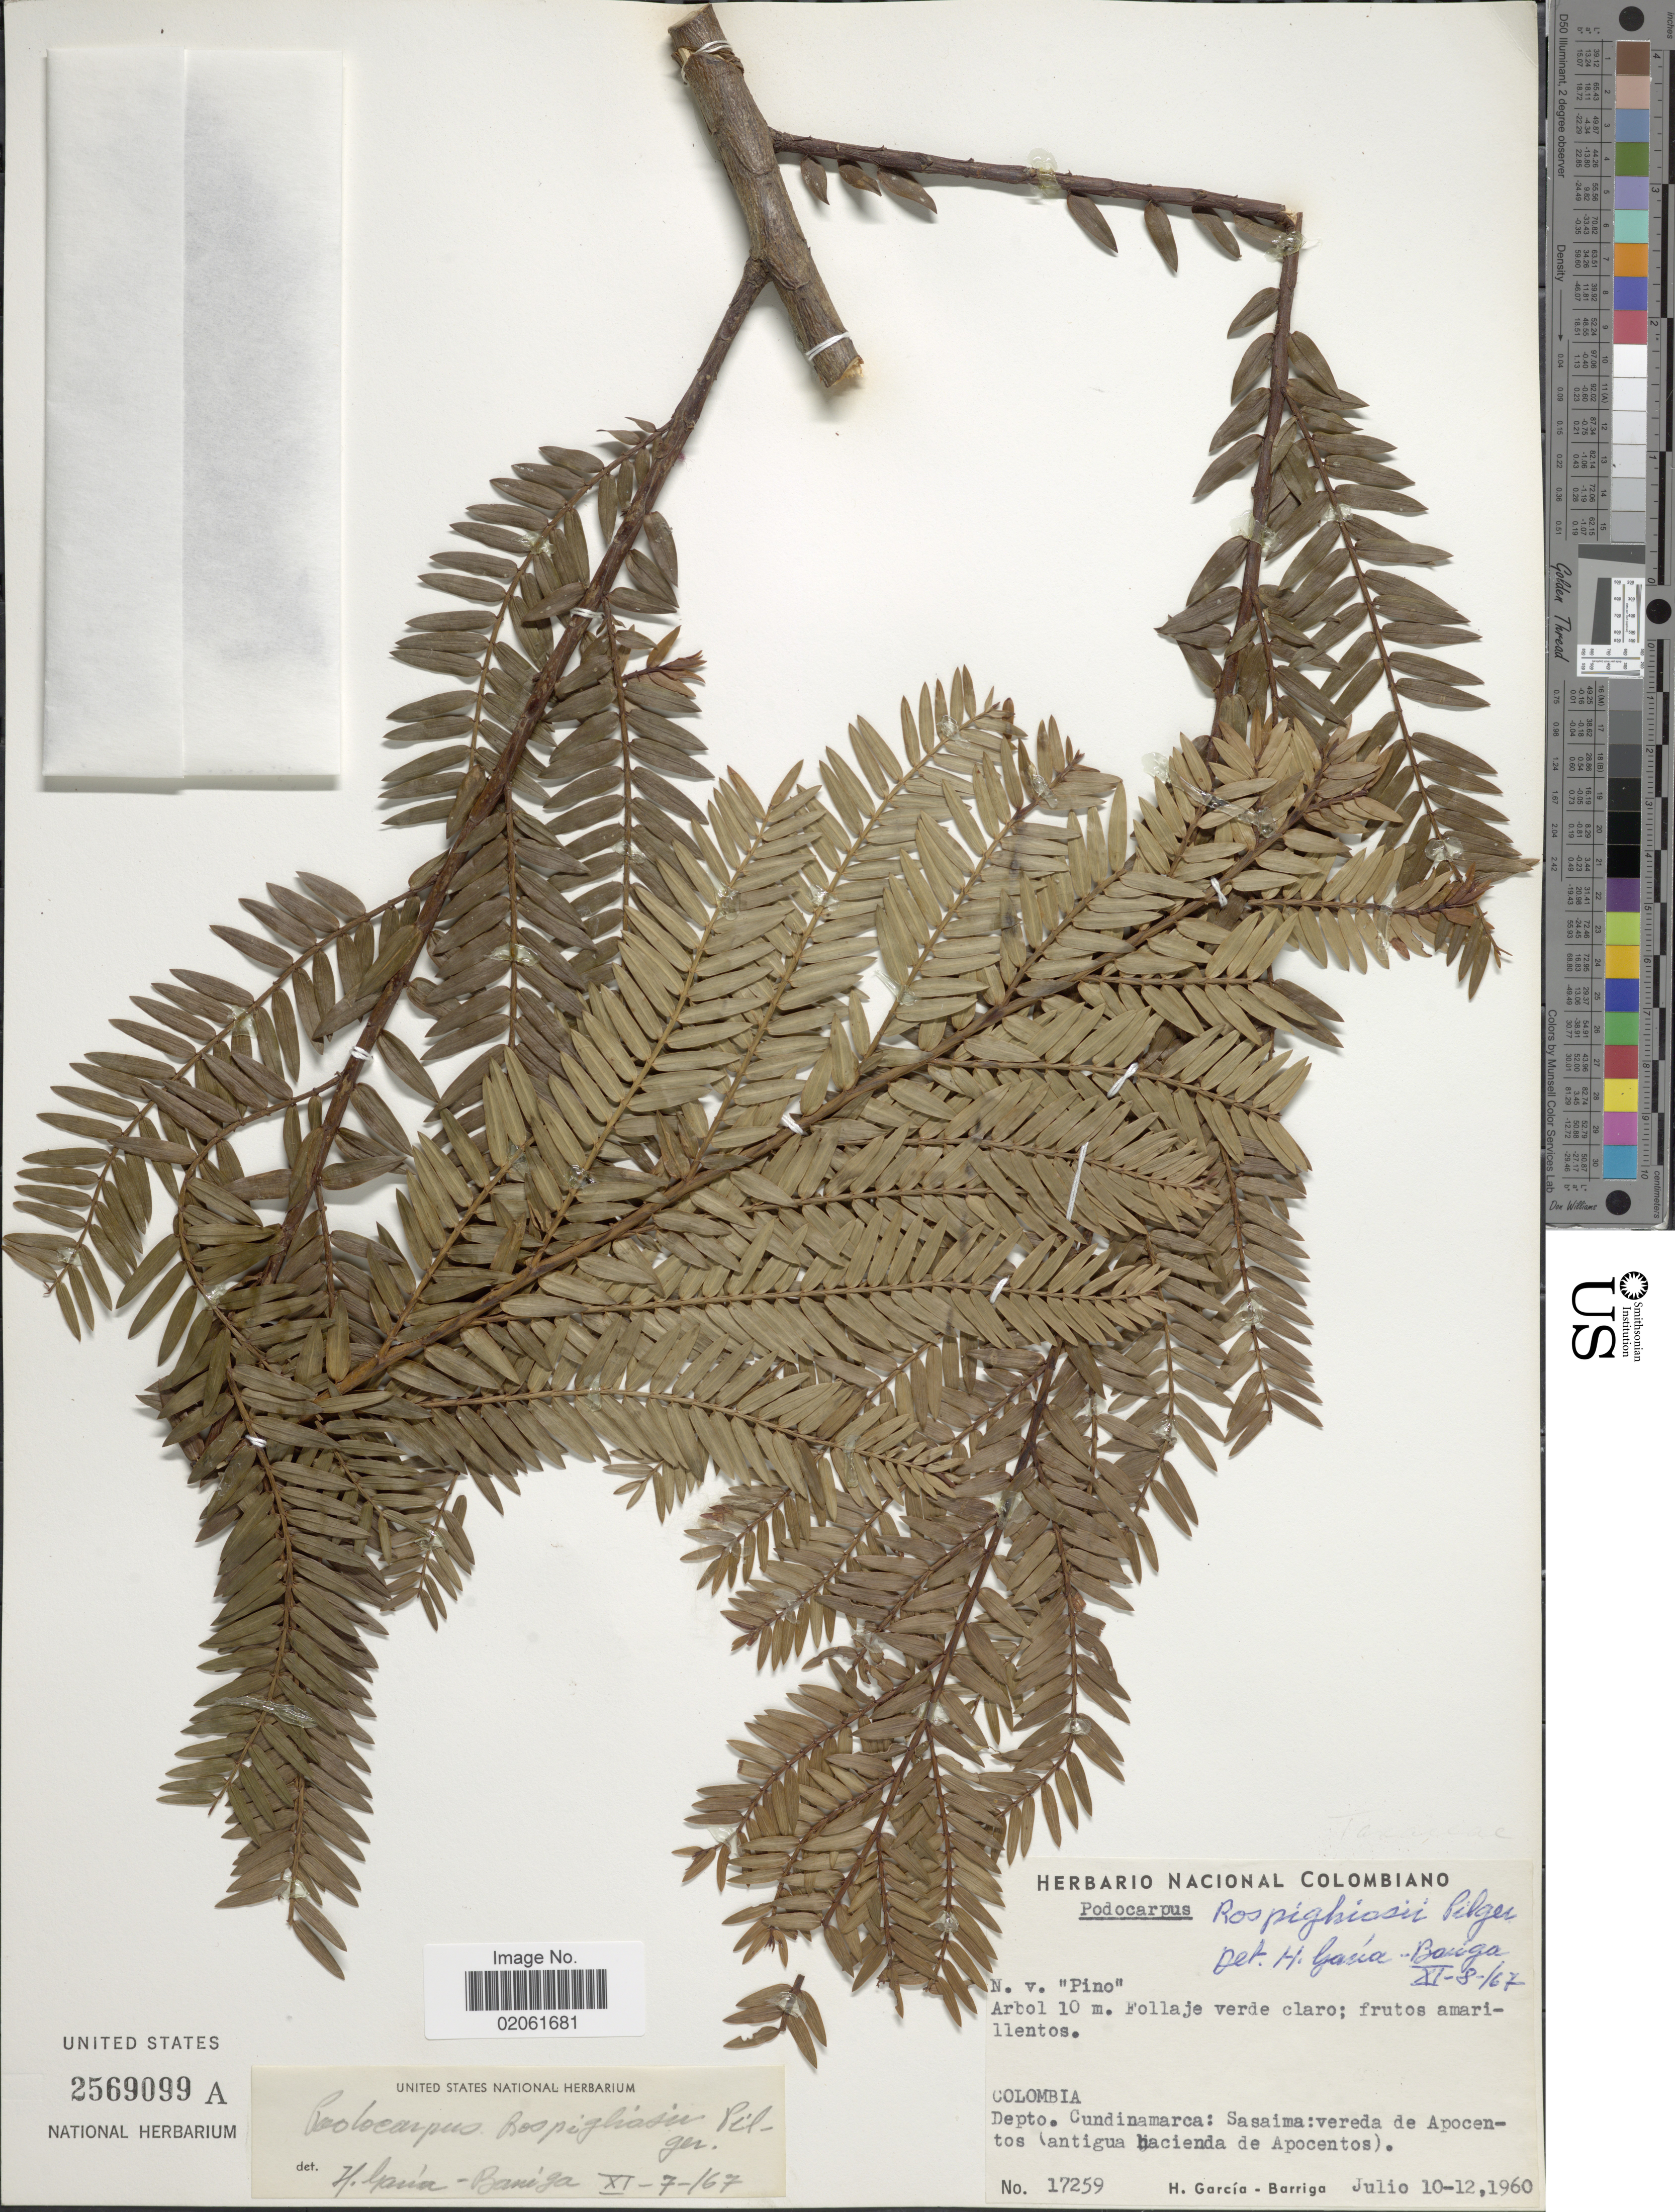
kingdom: Plantae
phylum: Tracheophyta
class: Pinopsida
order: Pinales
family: Podocarpaceae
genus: Podocarpus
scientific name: Podocarpus rospigliosii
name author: Pilg.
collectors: H. García Barriga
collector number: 17259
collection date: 1960-07-10/1960-07-12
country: Colombia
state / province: Cundinamarca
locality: Sasaima: vereda de Apocentos (antigua Hacienda de Apocentos)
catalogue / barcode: US 2569099A